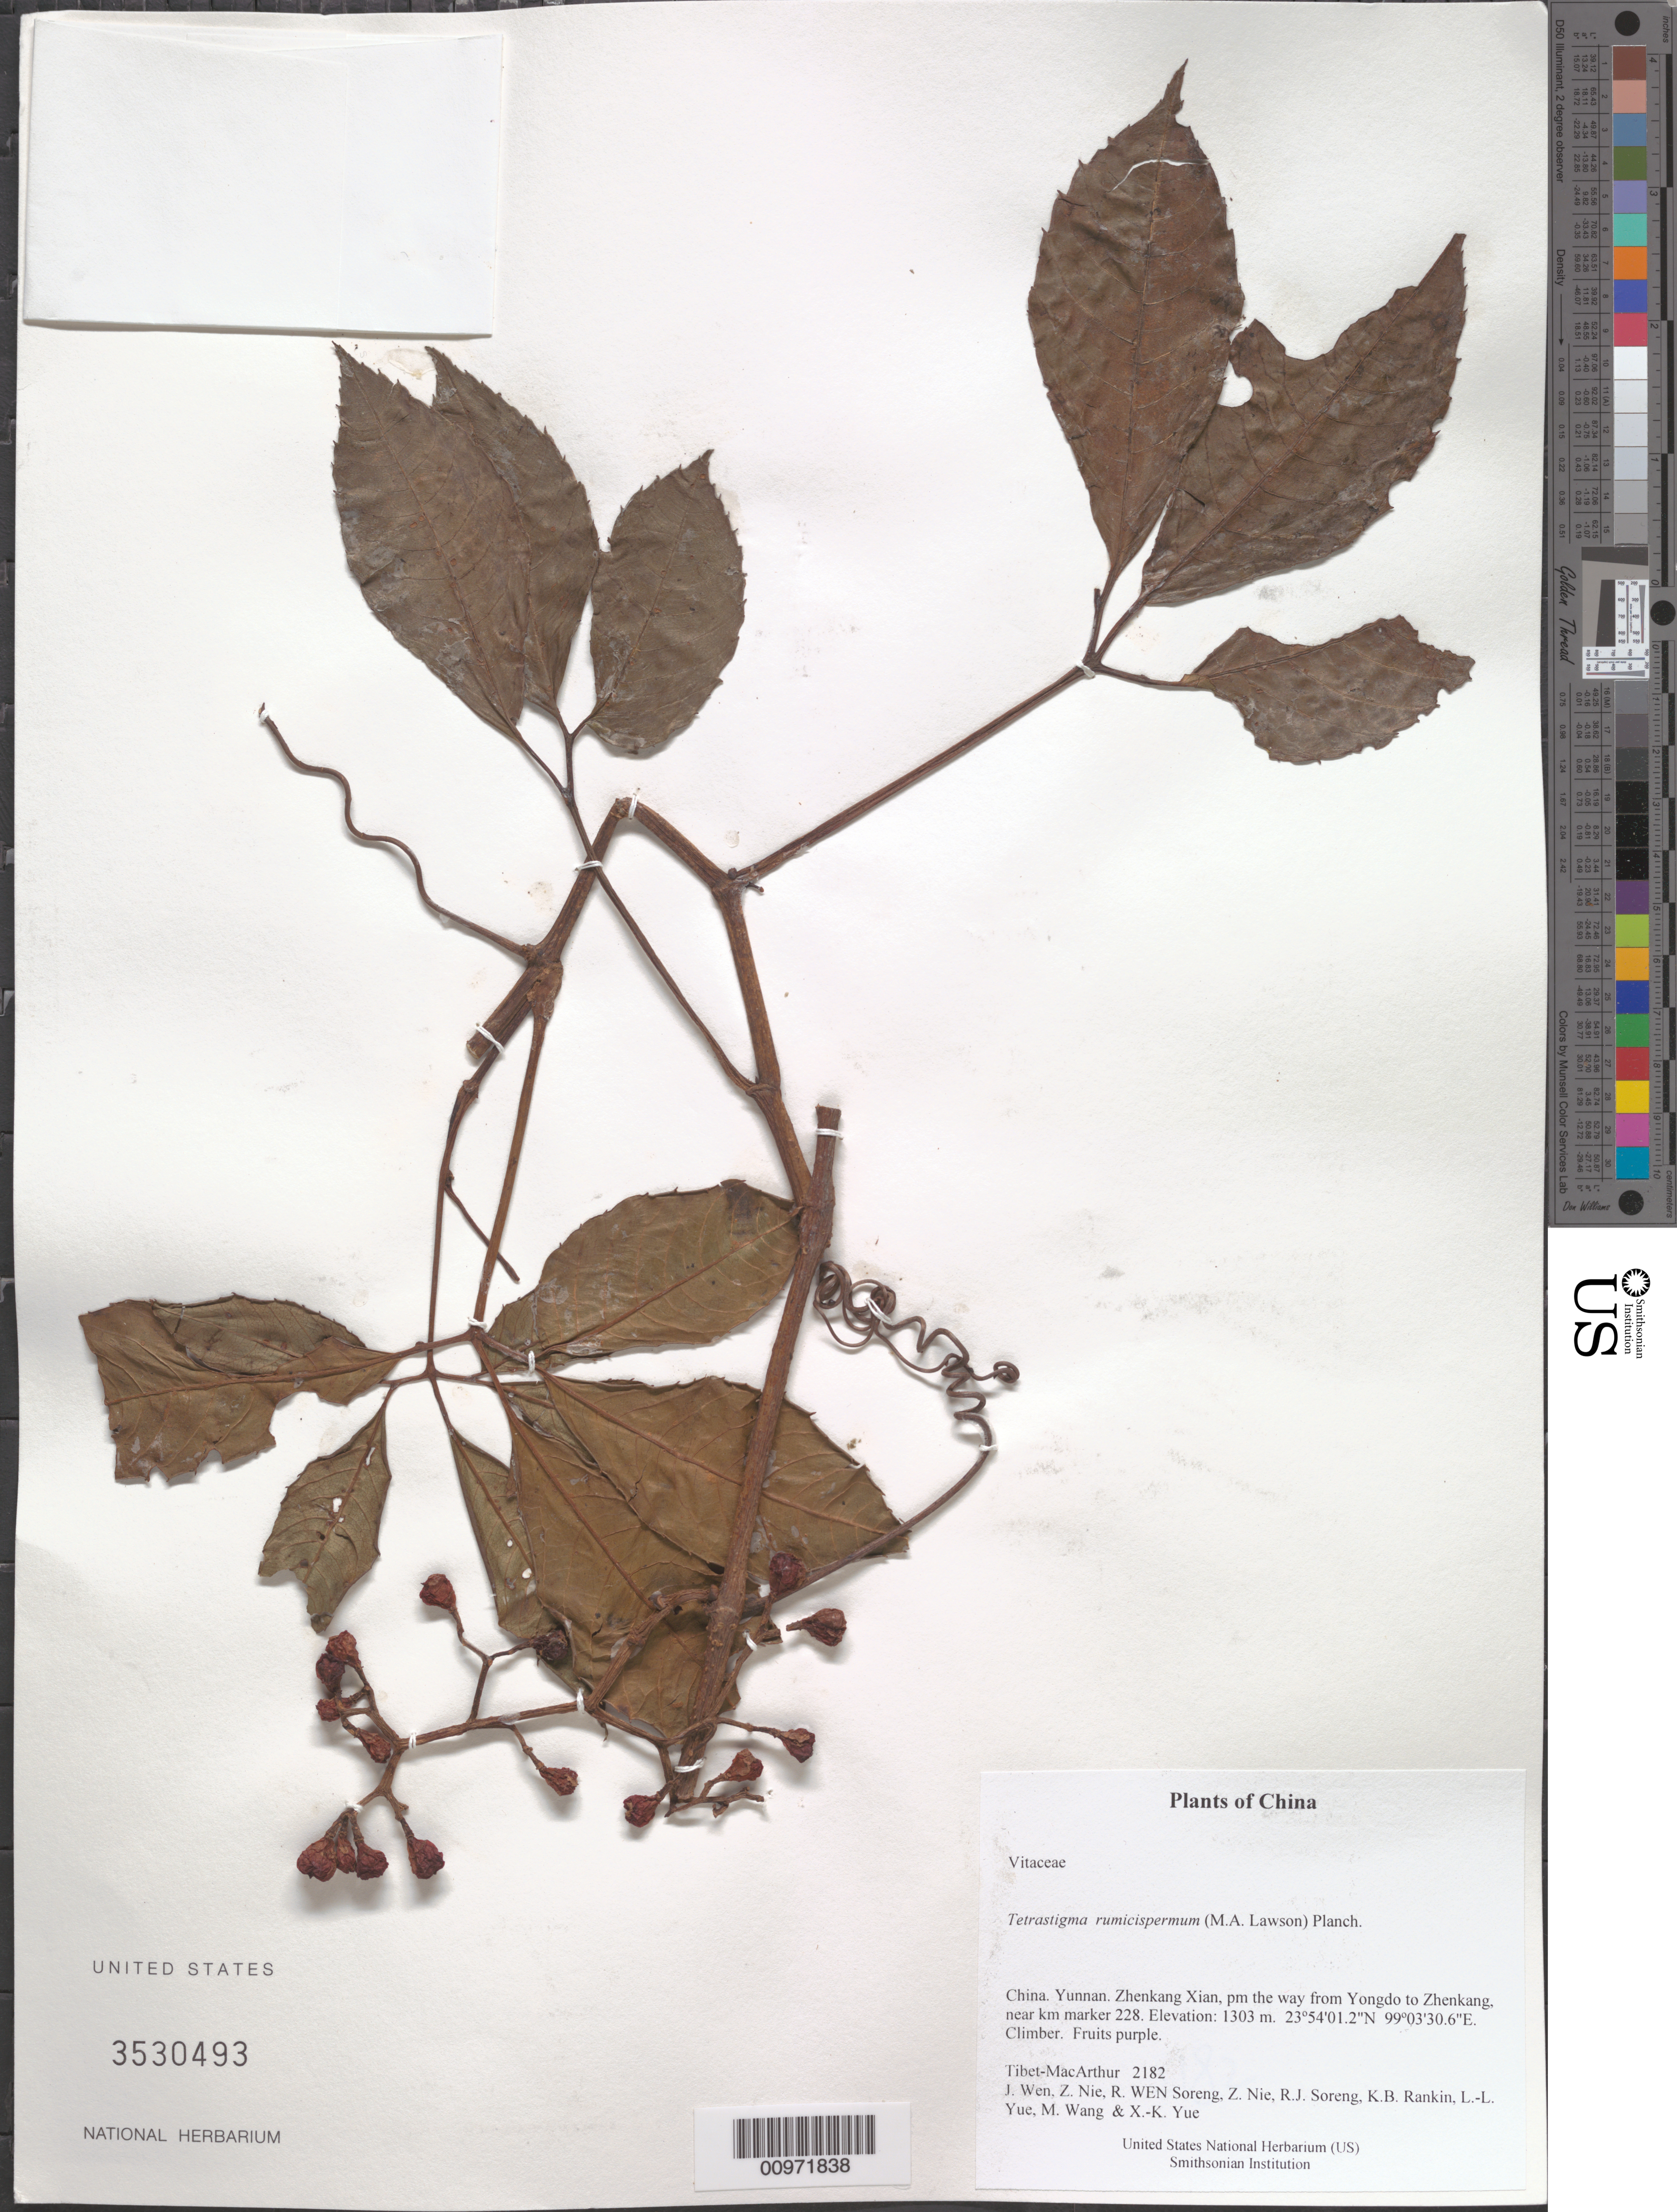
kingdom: Plantae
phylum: Tracheophyta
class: Magnoliopsida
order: Vitales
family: Vitaceae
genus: Tetrastigma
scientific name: Tetrastigma rumicispermum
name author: (M.A. Lawson) Planch.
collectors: Tibet-MacArthur, J. Wen, Z. Nie, R. J. Soreng, K. Rankin, L. Yue, M. Wang & X. Yue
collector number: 2182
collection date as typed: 15 Aug 2007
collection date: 2007-08-15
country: China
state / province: Yunnan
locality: Zhenkang Xian, pm the way from Yongdo to Zhenkang, near km marker 228.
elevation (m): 1303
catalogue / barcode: US 3530493